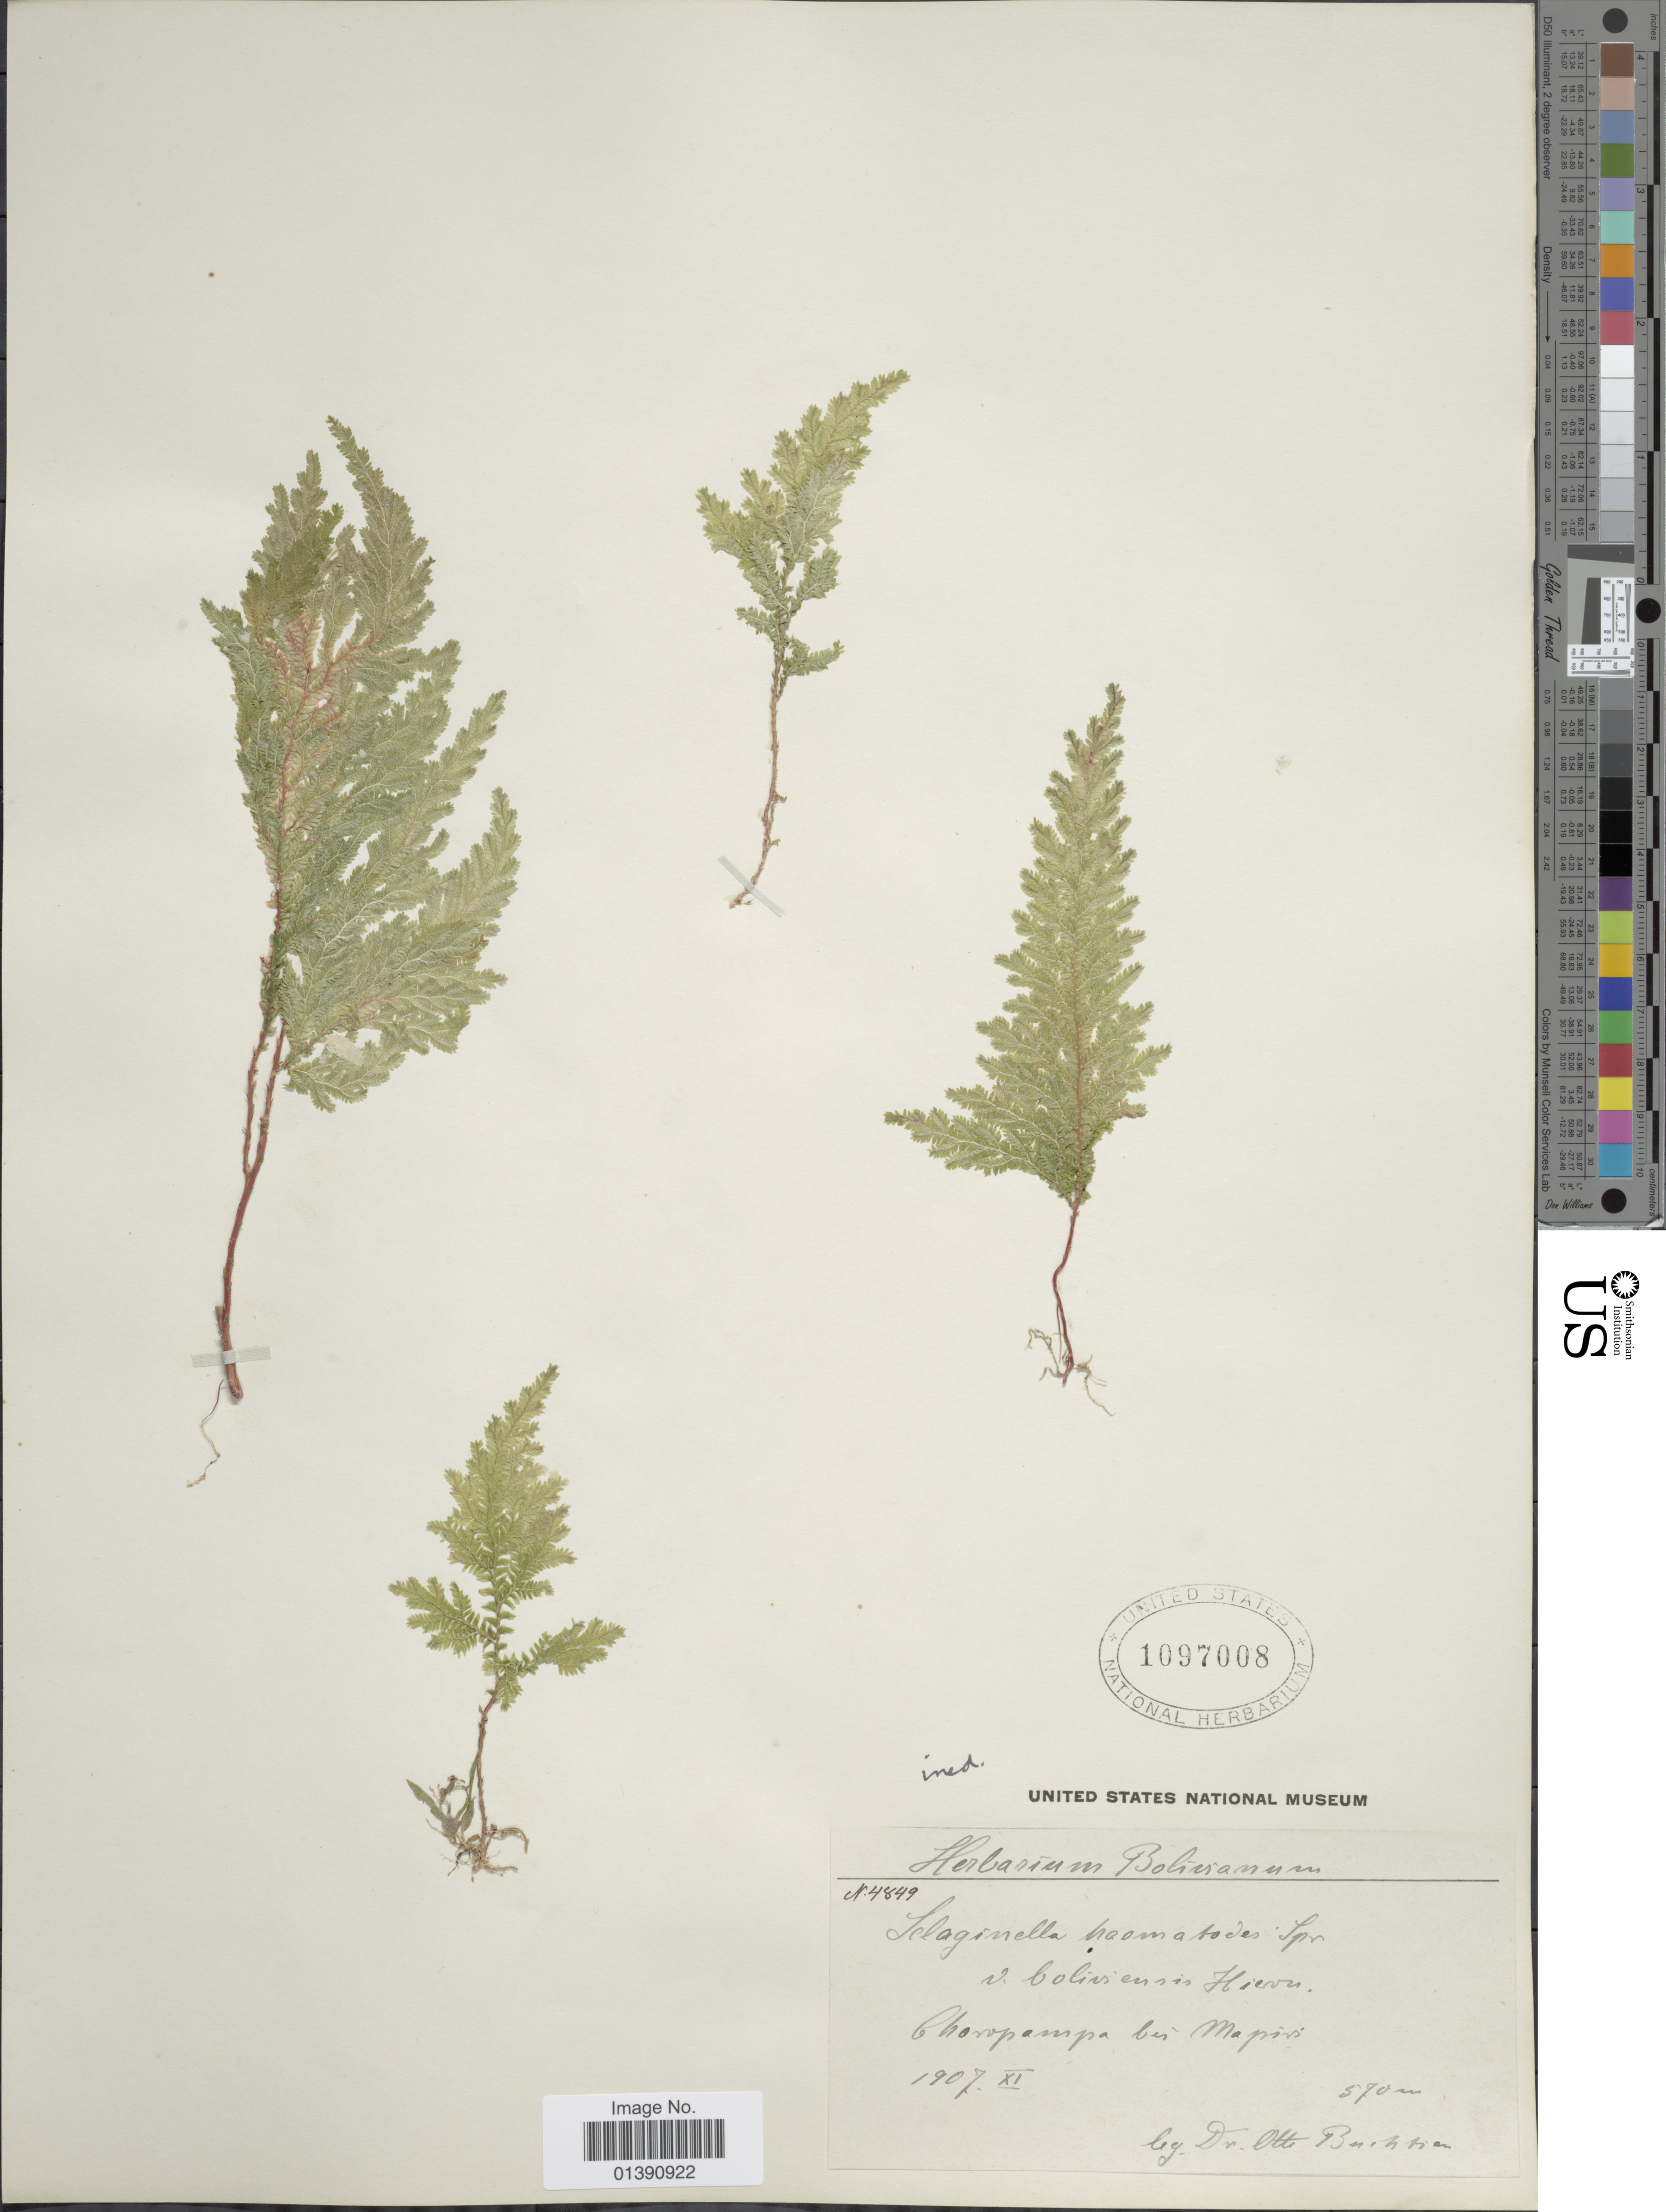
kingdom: Plantae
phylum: Tracheophyta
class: Lycopodiopsida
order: Selaginellales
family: Selaginellaceae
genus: Selaginella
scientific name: Selaginella haematodes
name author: (Kunze) Spring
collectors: O. Buchtien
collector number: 4849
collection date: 1907-11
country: Bolivia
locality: Charopampa bei Mapiri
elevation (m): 570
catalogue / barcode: US 1097008